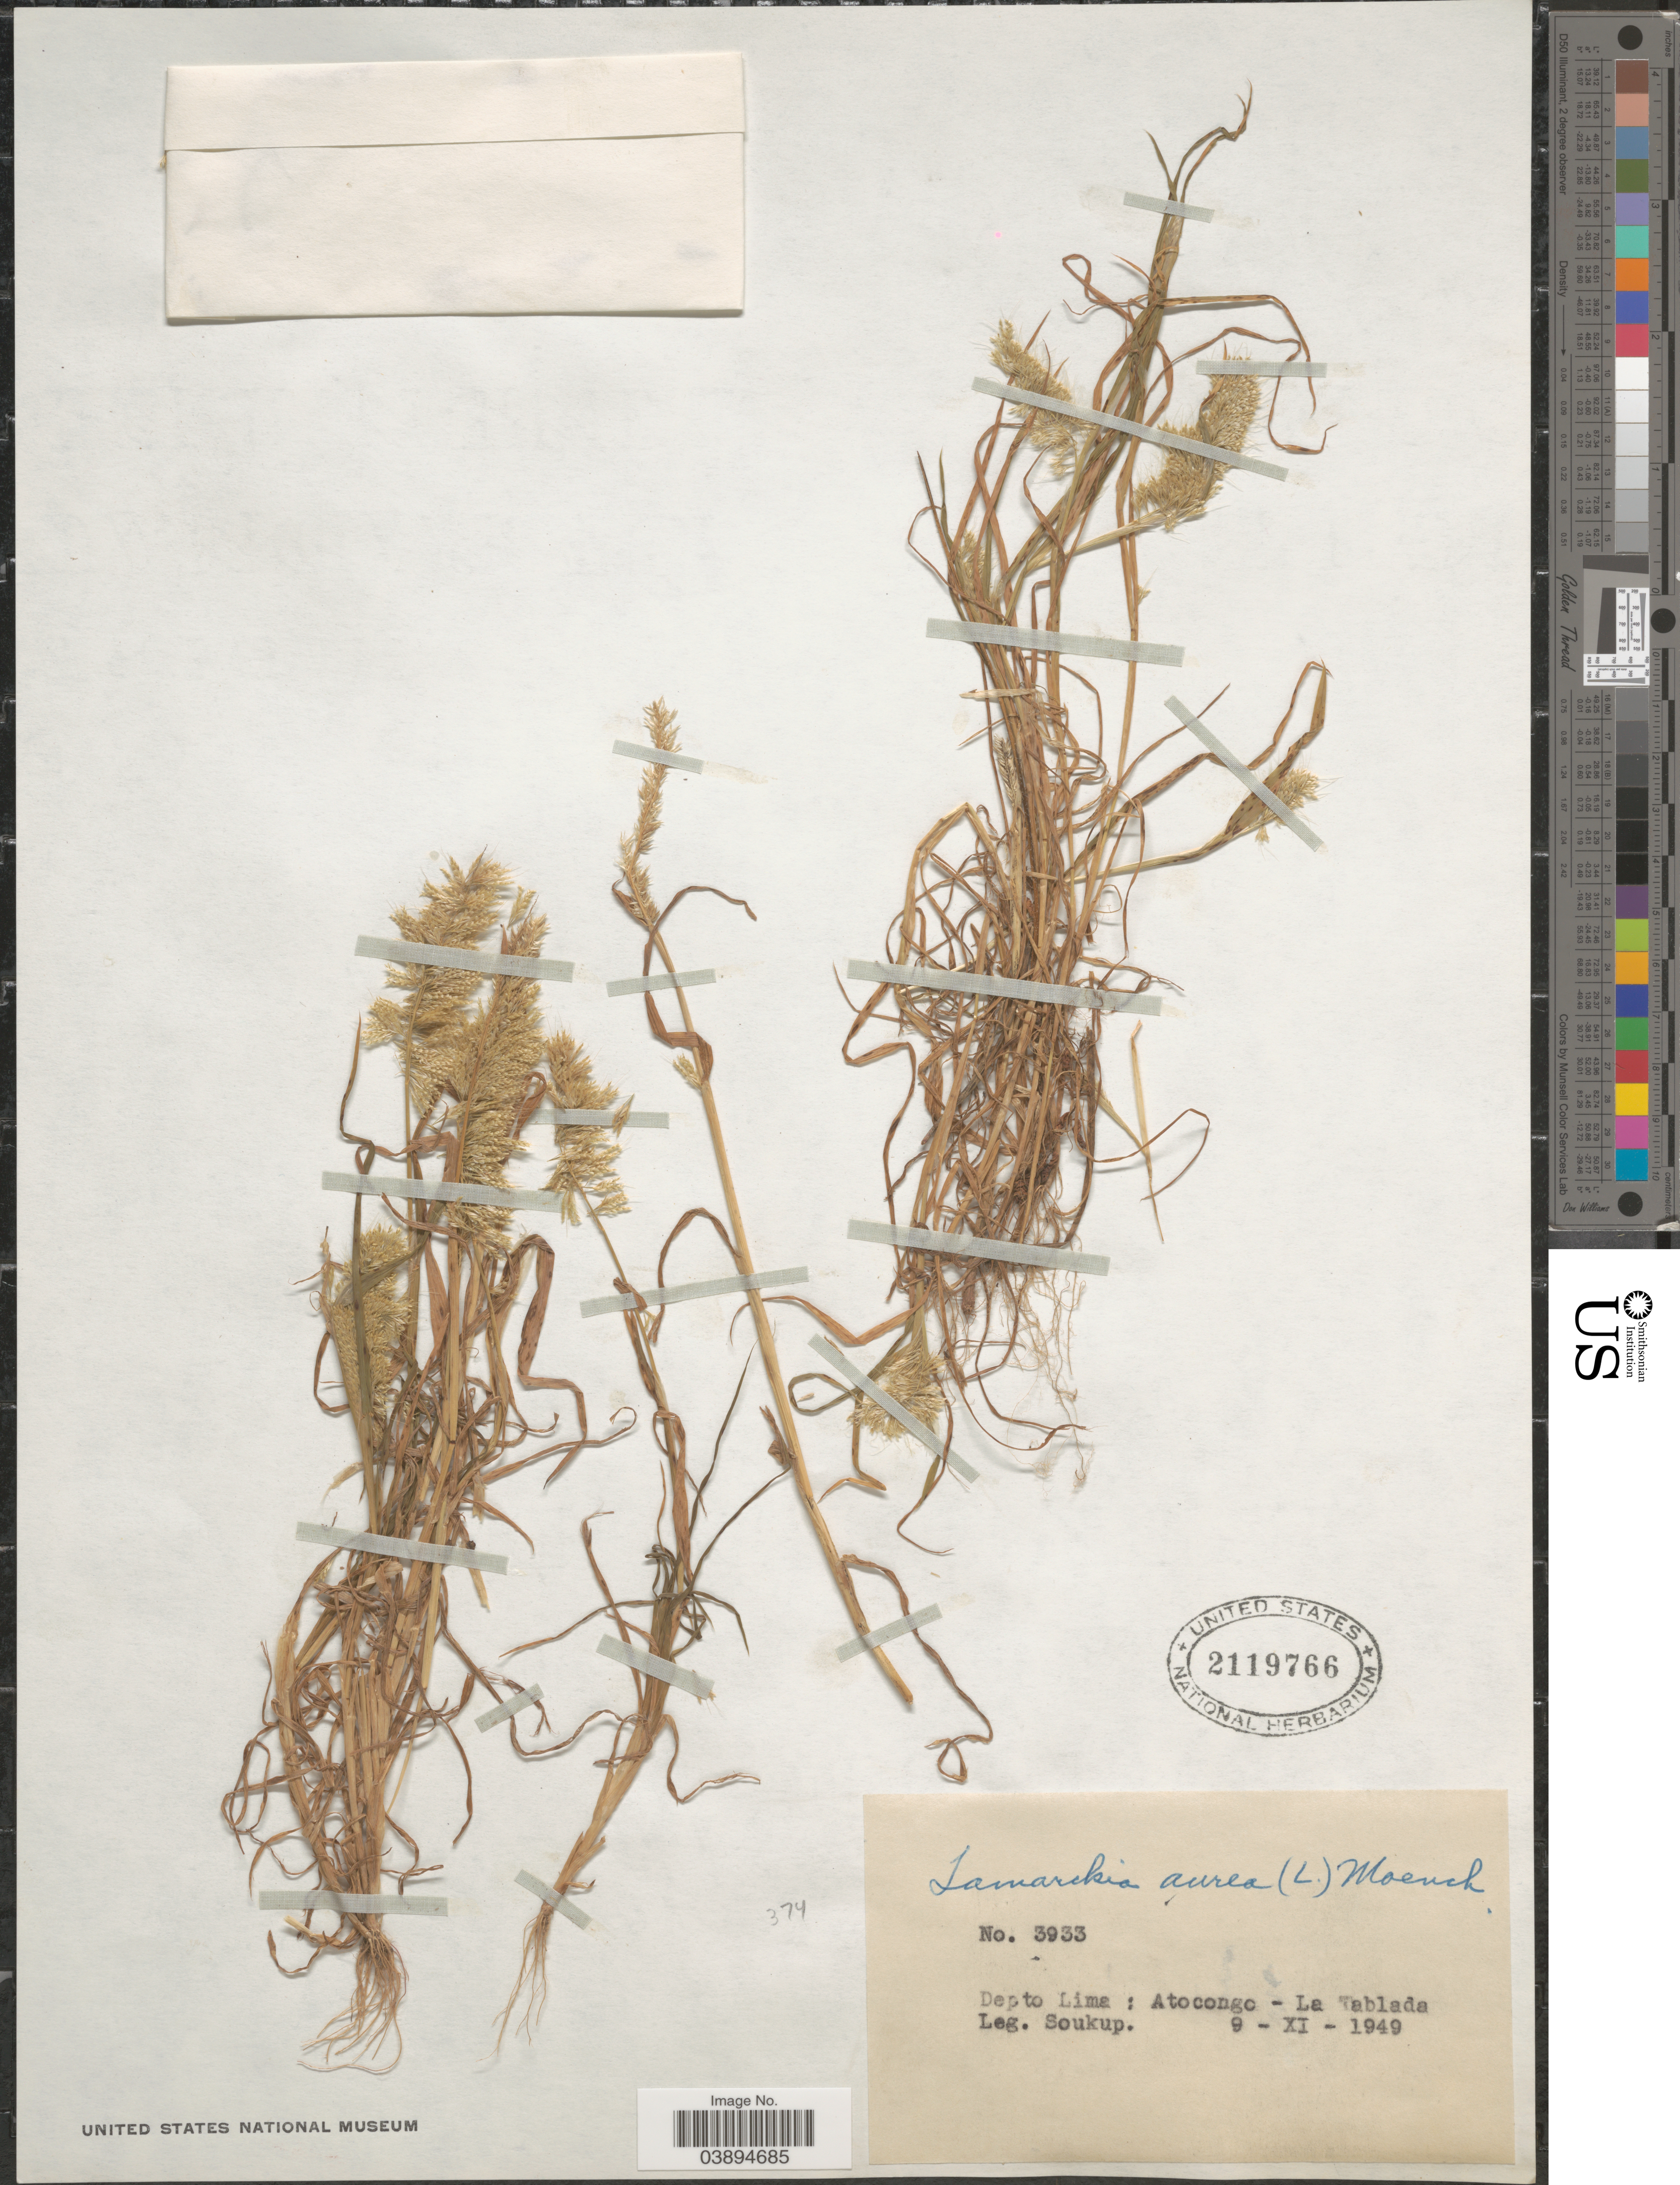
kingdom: Plantae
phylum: Tracheophyta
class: Liliopsida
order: Poales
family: Poaceae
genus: Lamarckia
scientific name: Lamarckia aurea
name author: (L.) Moench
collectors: -- Soukup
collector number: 3933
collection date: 1949-11-09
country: Peru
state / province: Lima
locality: Depto. Lima: Atocongo - La Tablada.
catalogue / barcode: US 2119766